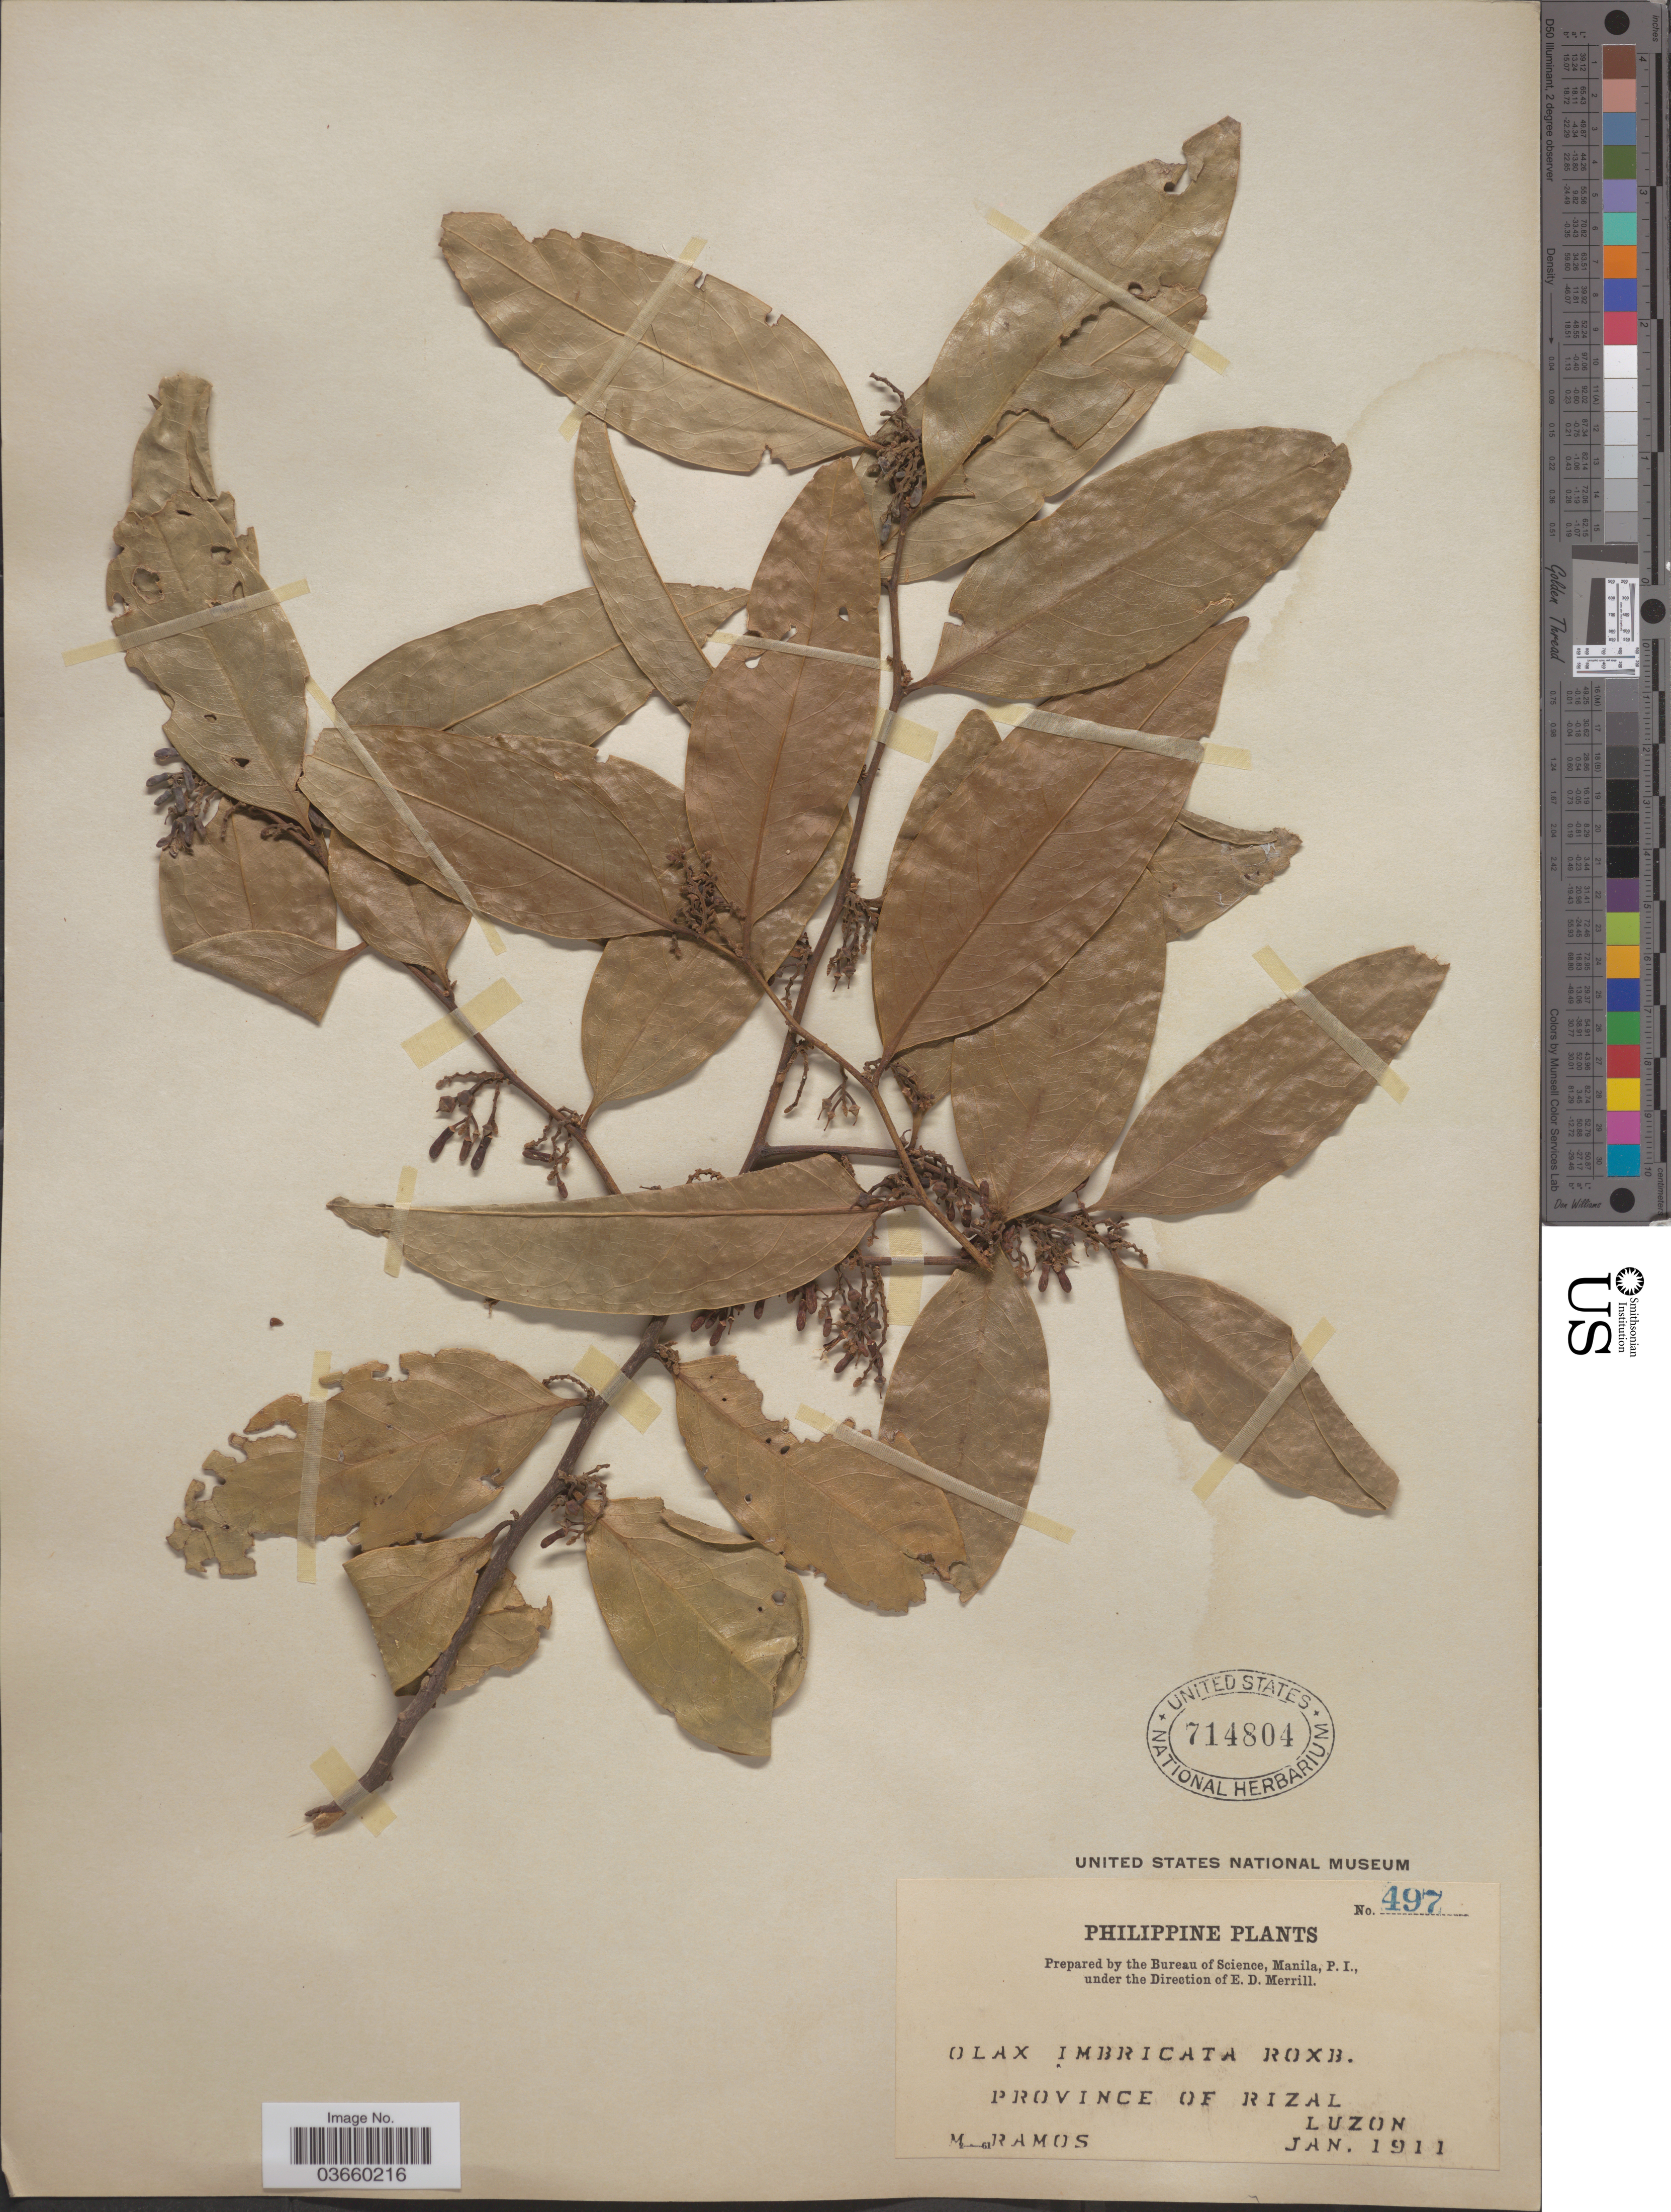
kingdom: Plantae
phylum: Tracheophyta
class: Magnoliopsida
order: Santalales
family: Olacaceae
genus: Olax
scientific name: Olax imbricata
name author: Roxb.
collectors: M. Ramos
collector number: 497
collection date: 1911-01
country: Philippines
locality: Province of Rizal, Luzon.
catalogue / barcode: US 714804